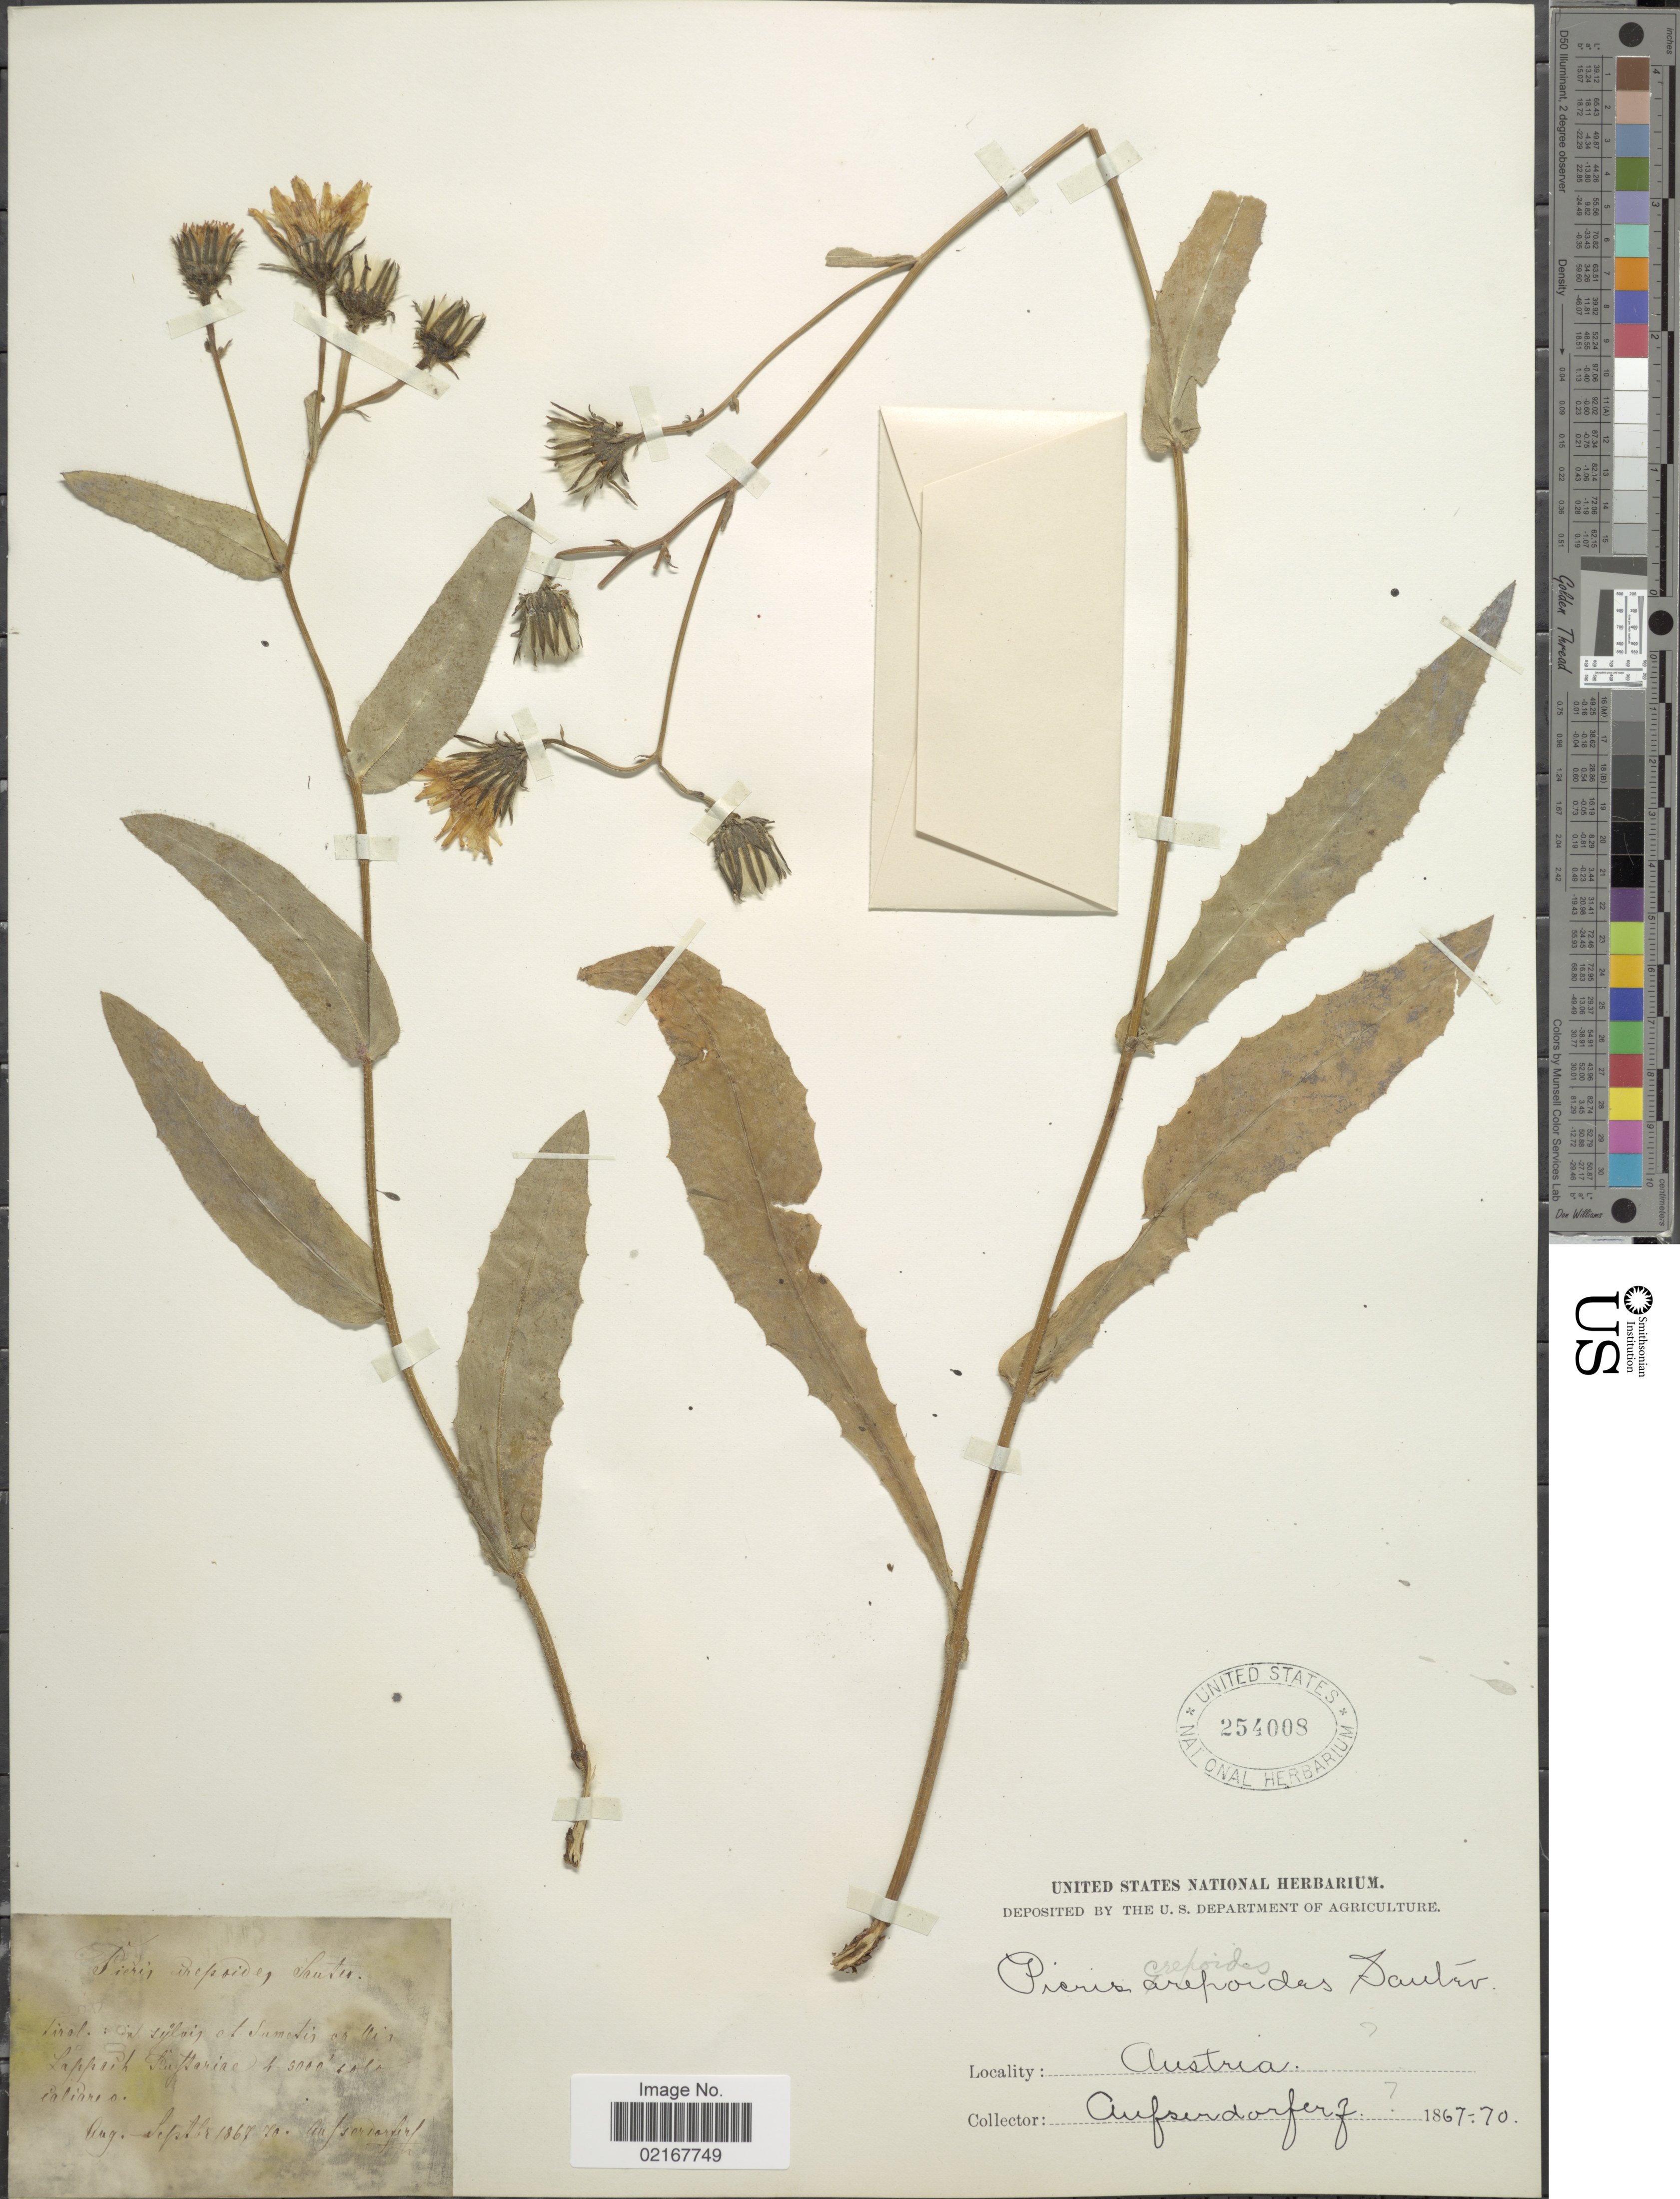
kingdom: Plantae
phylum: Tracheophyta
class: Magnoliopsida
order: Asterales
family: Asteraceae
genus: Picris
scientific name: Picris hieracioides subsp. umbellata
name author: (Schrank) Ces.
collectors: Aufsersdorfer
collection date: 1867-08/1870-09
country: Austria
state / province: Tirol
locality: Sylais et Sumetis, Lappach Puftariae [interpreted]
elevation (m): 1219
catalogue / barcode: US 254008